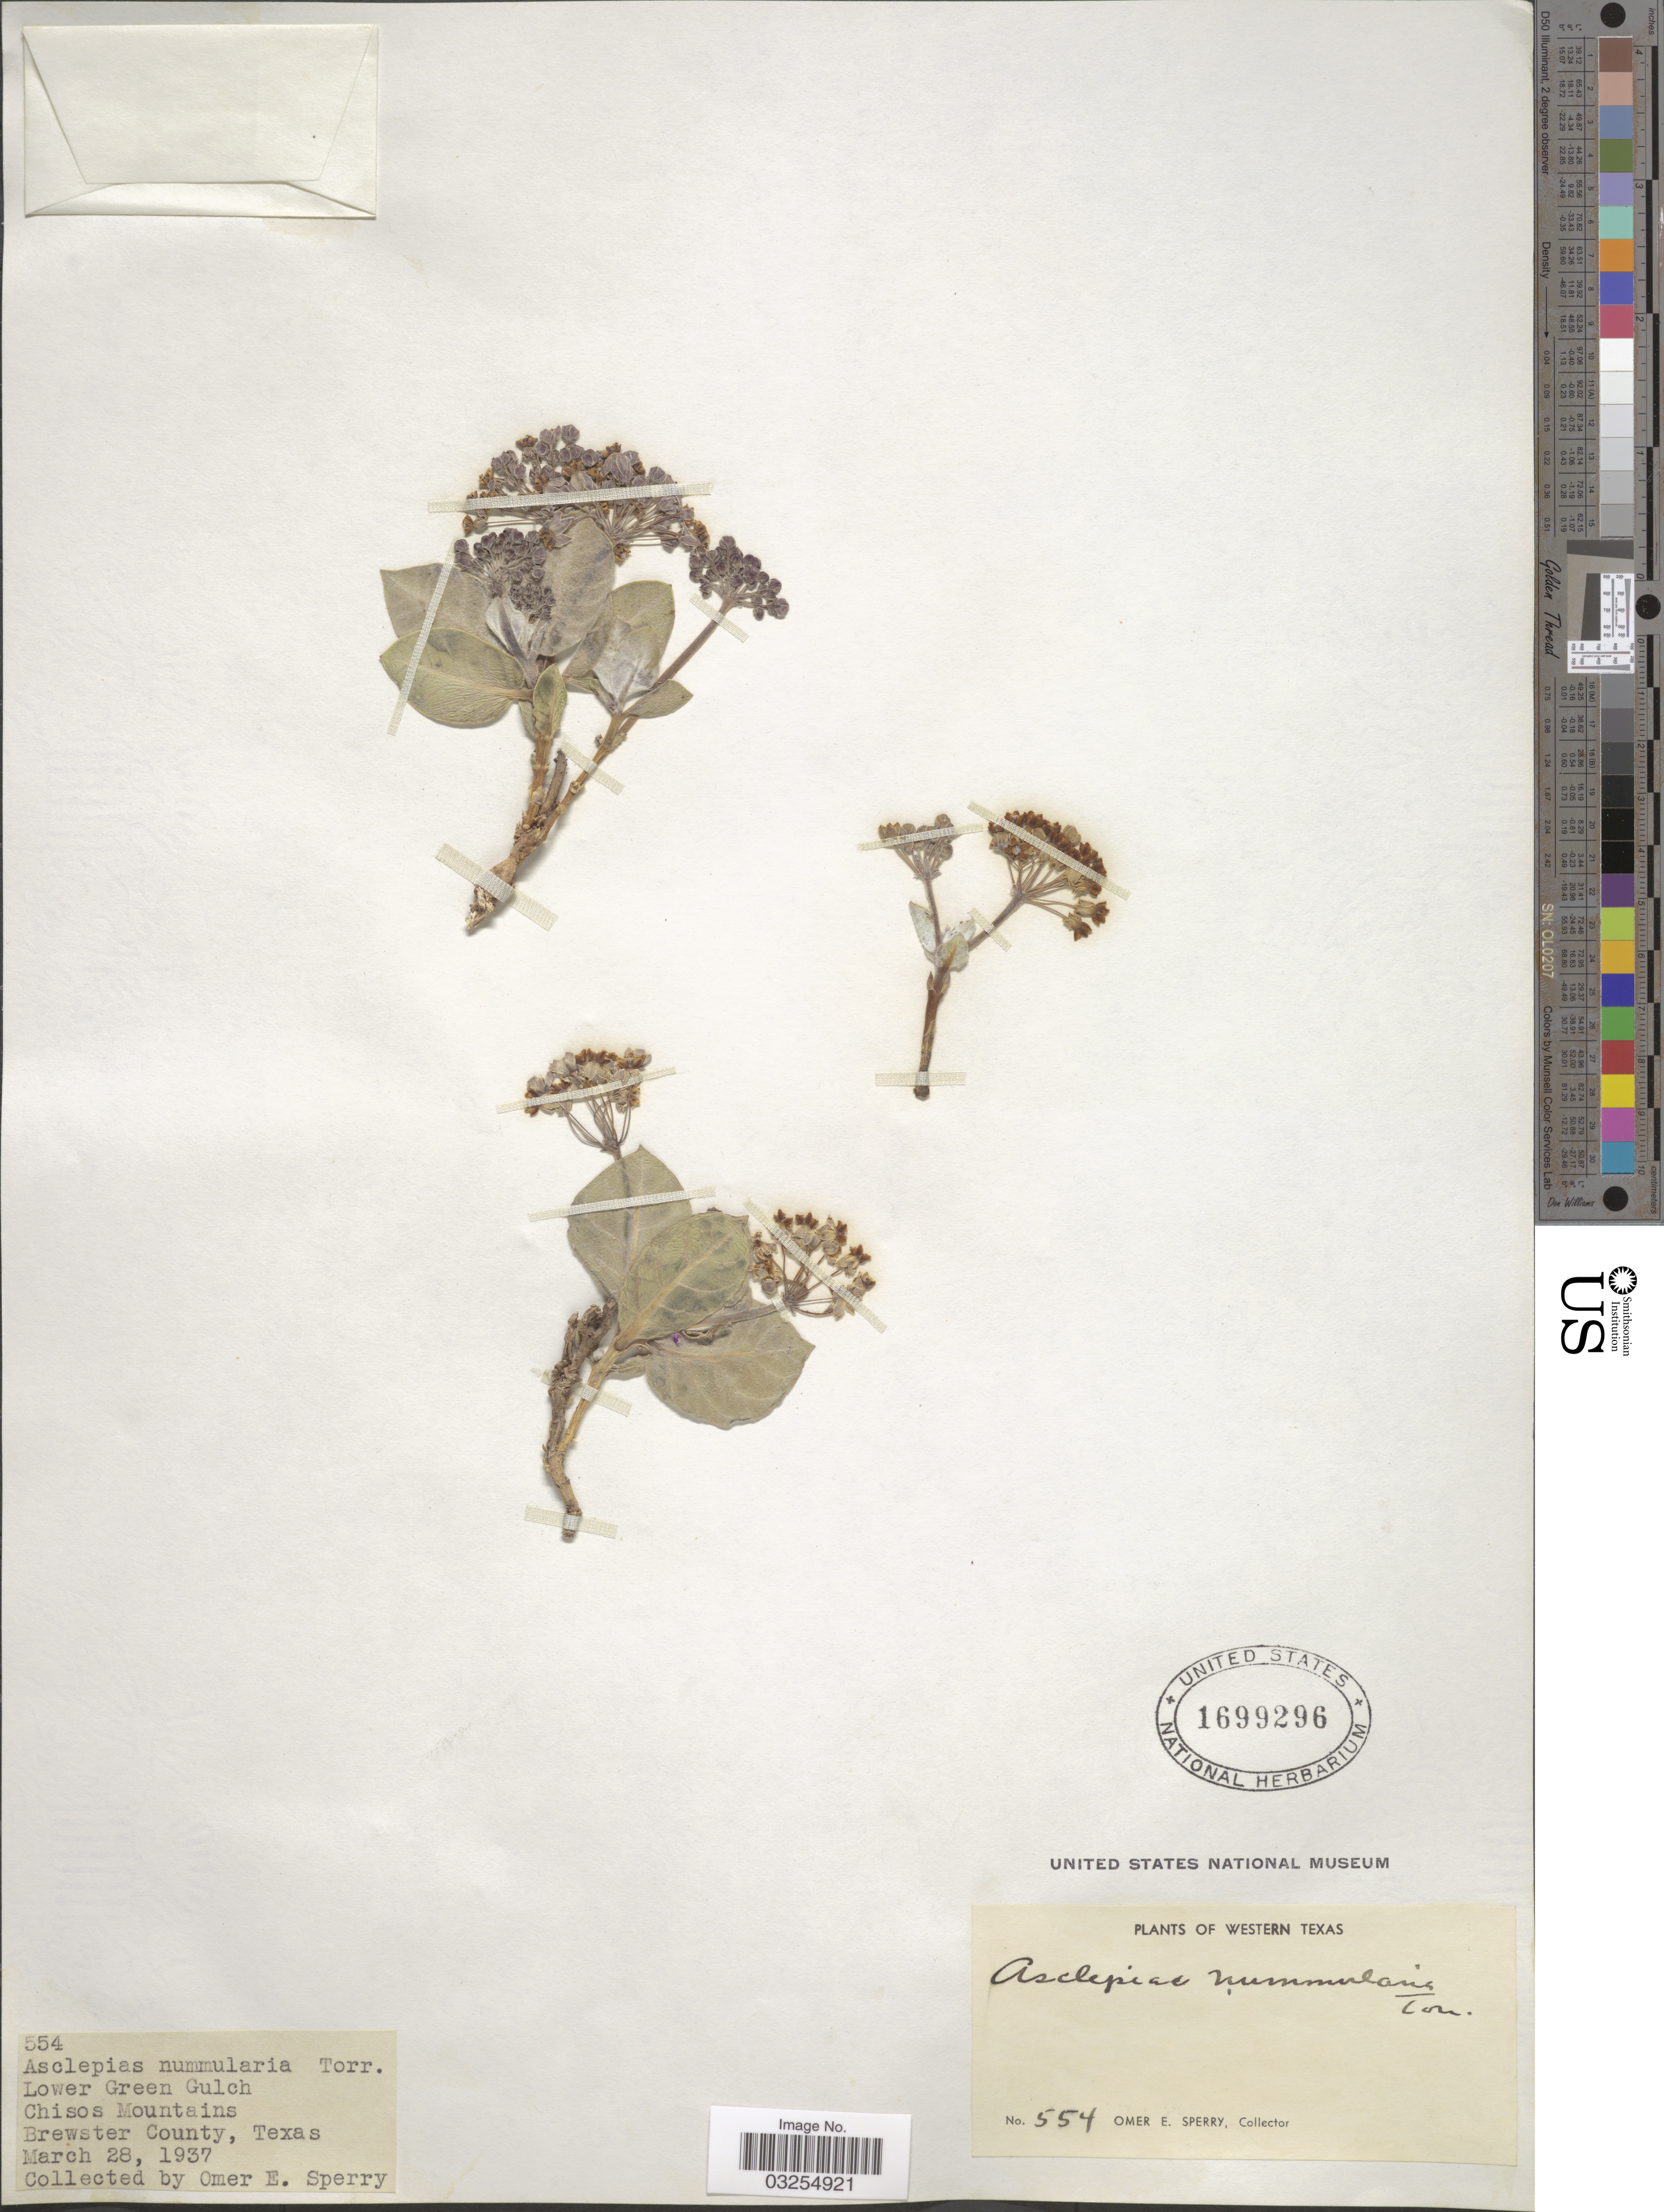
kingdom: Plantae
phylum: Tracheophyta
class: Magnoliopsida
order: Gentianales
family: Apocynaceae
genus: Asclepias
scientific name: Asclepias nummularia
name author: Torr.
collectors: O. E. Sperry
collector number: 554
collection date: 1937-03-28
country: United States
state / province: Texas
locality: Western Texas. Lower Green Gulch. Chisos Mountains. Brewster County.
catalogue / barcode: US 1699296